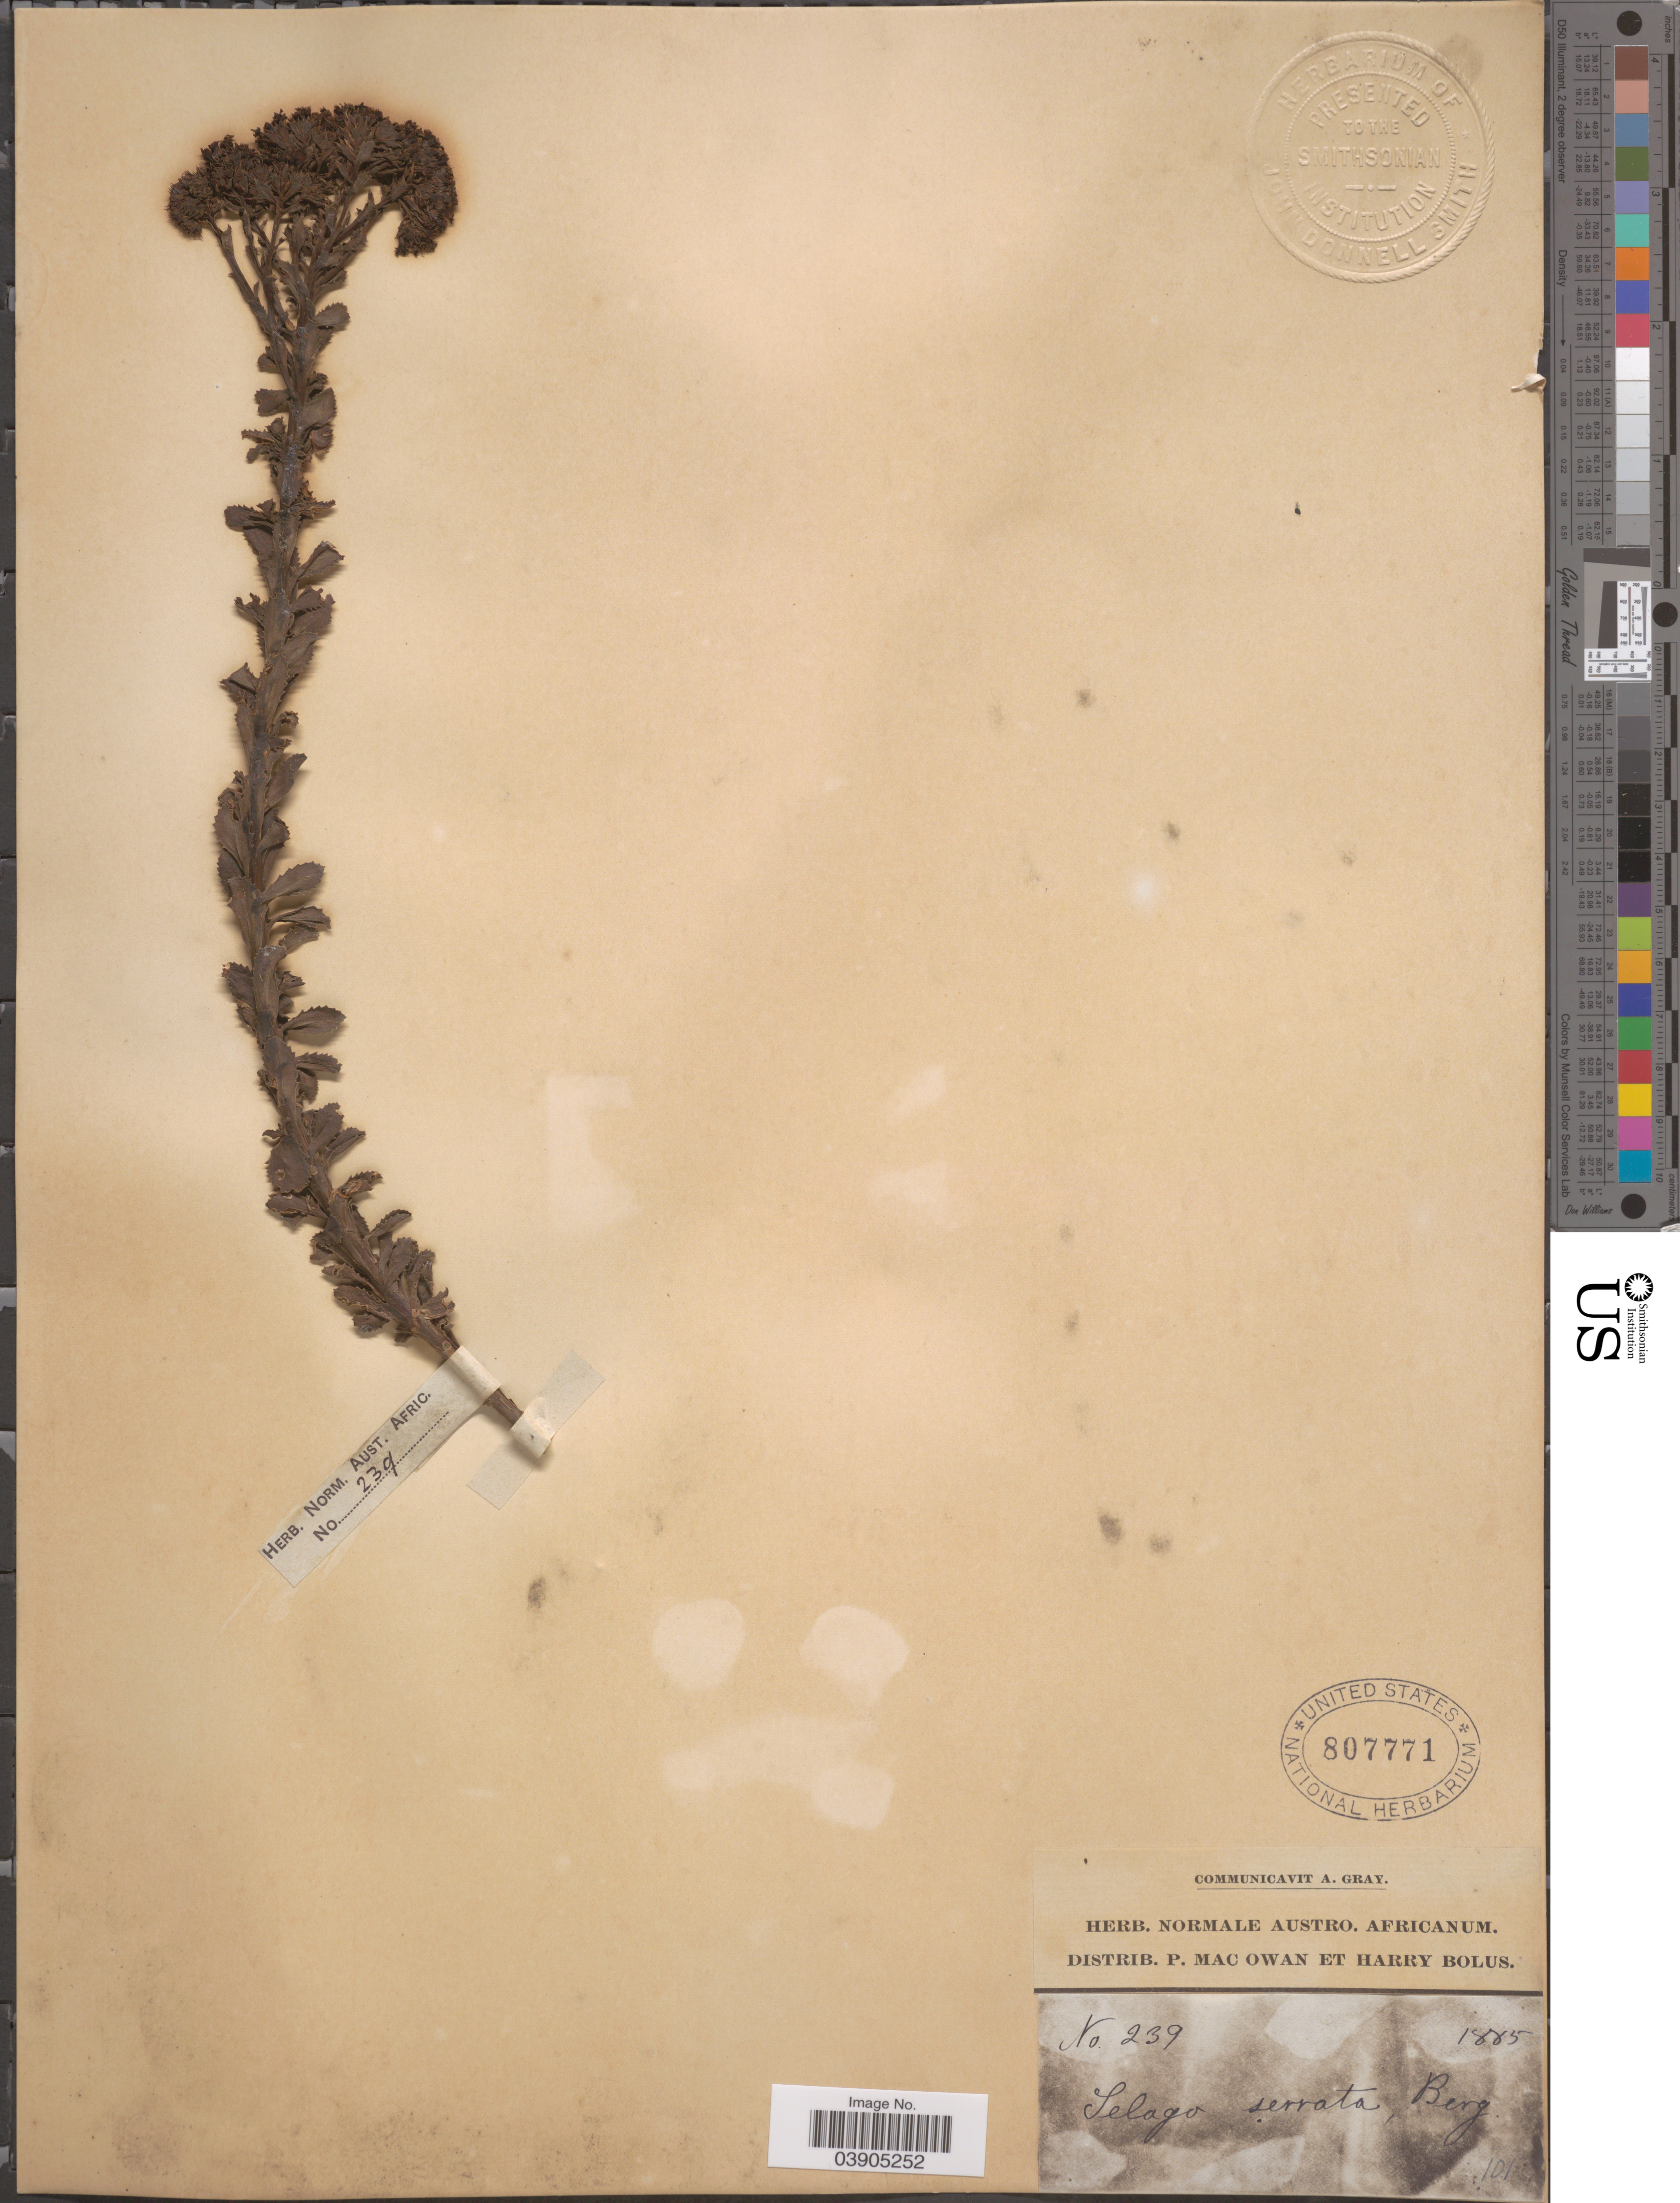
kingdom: Plantae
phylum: Tracheophyta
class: Magnoliopsida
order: Lamiales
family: Scrophulariaceae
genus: Selago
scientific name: Selago serrata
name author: P.J. Bergius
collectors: P. MacOwan & H. Bolus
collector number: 239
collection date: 1885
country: South Africa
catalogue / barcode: US 807771